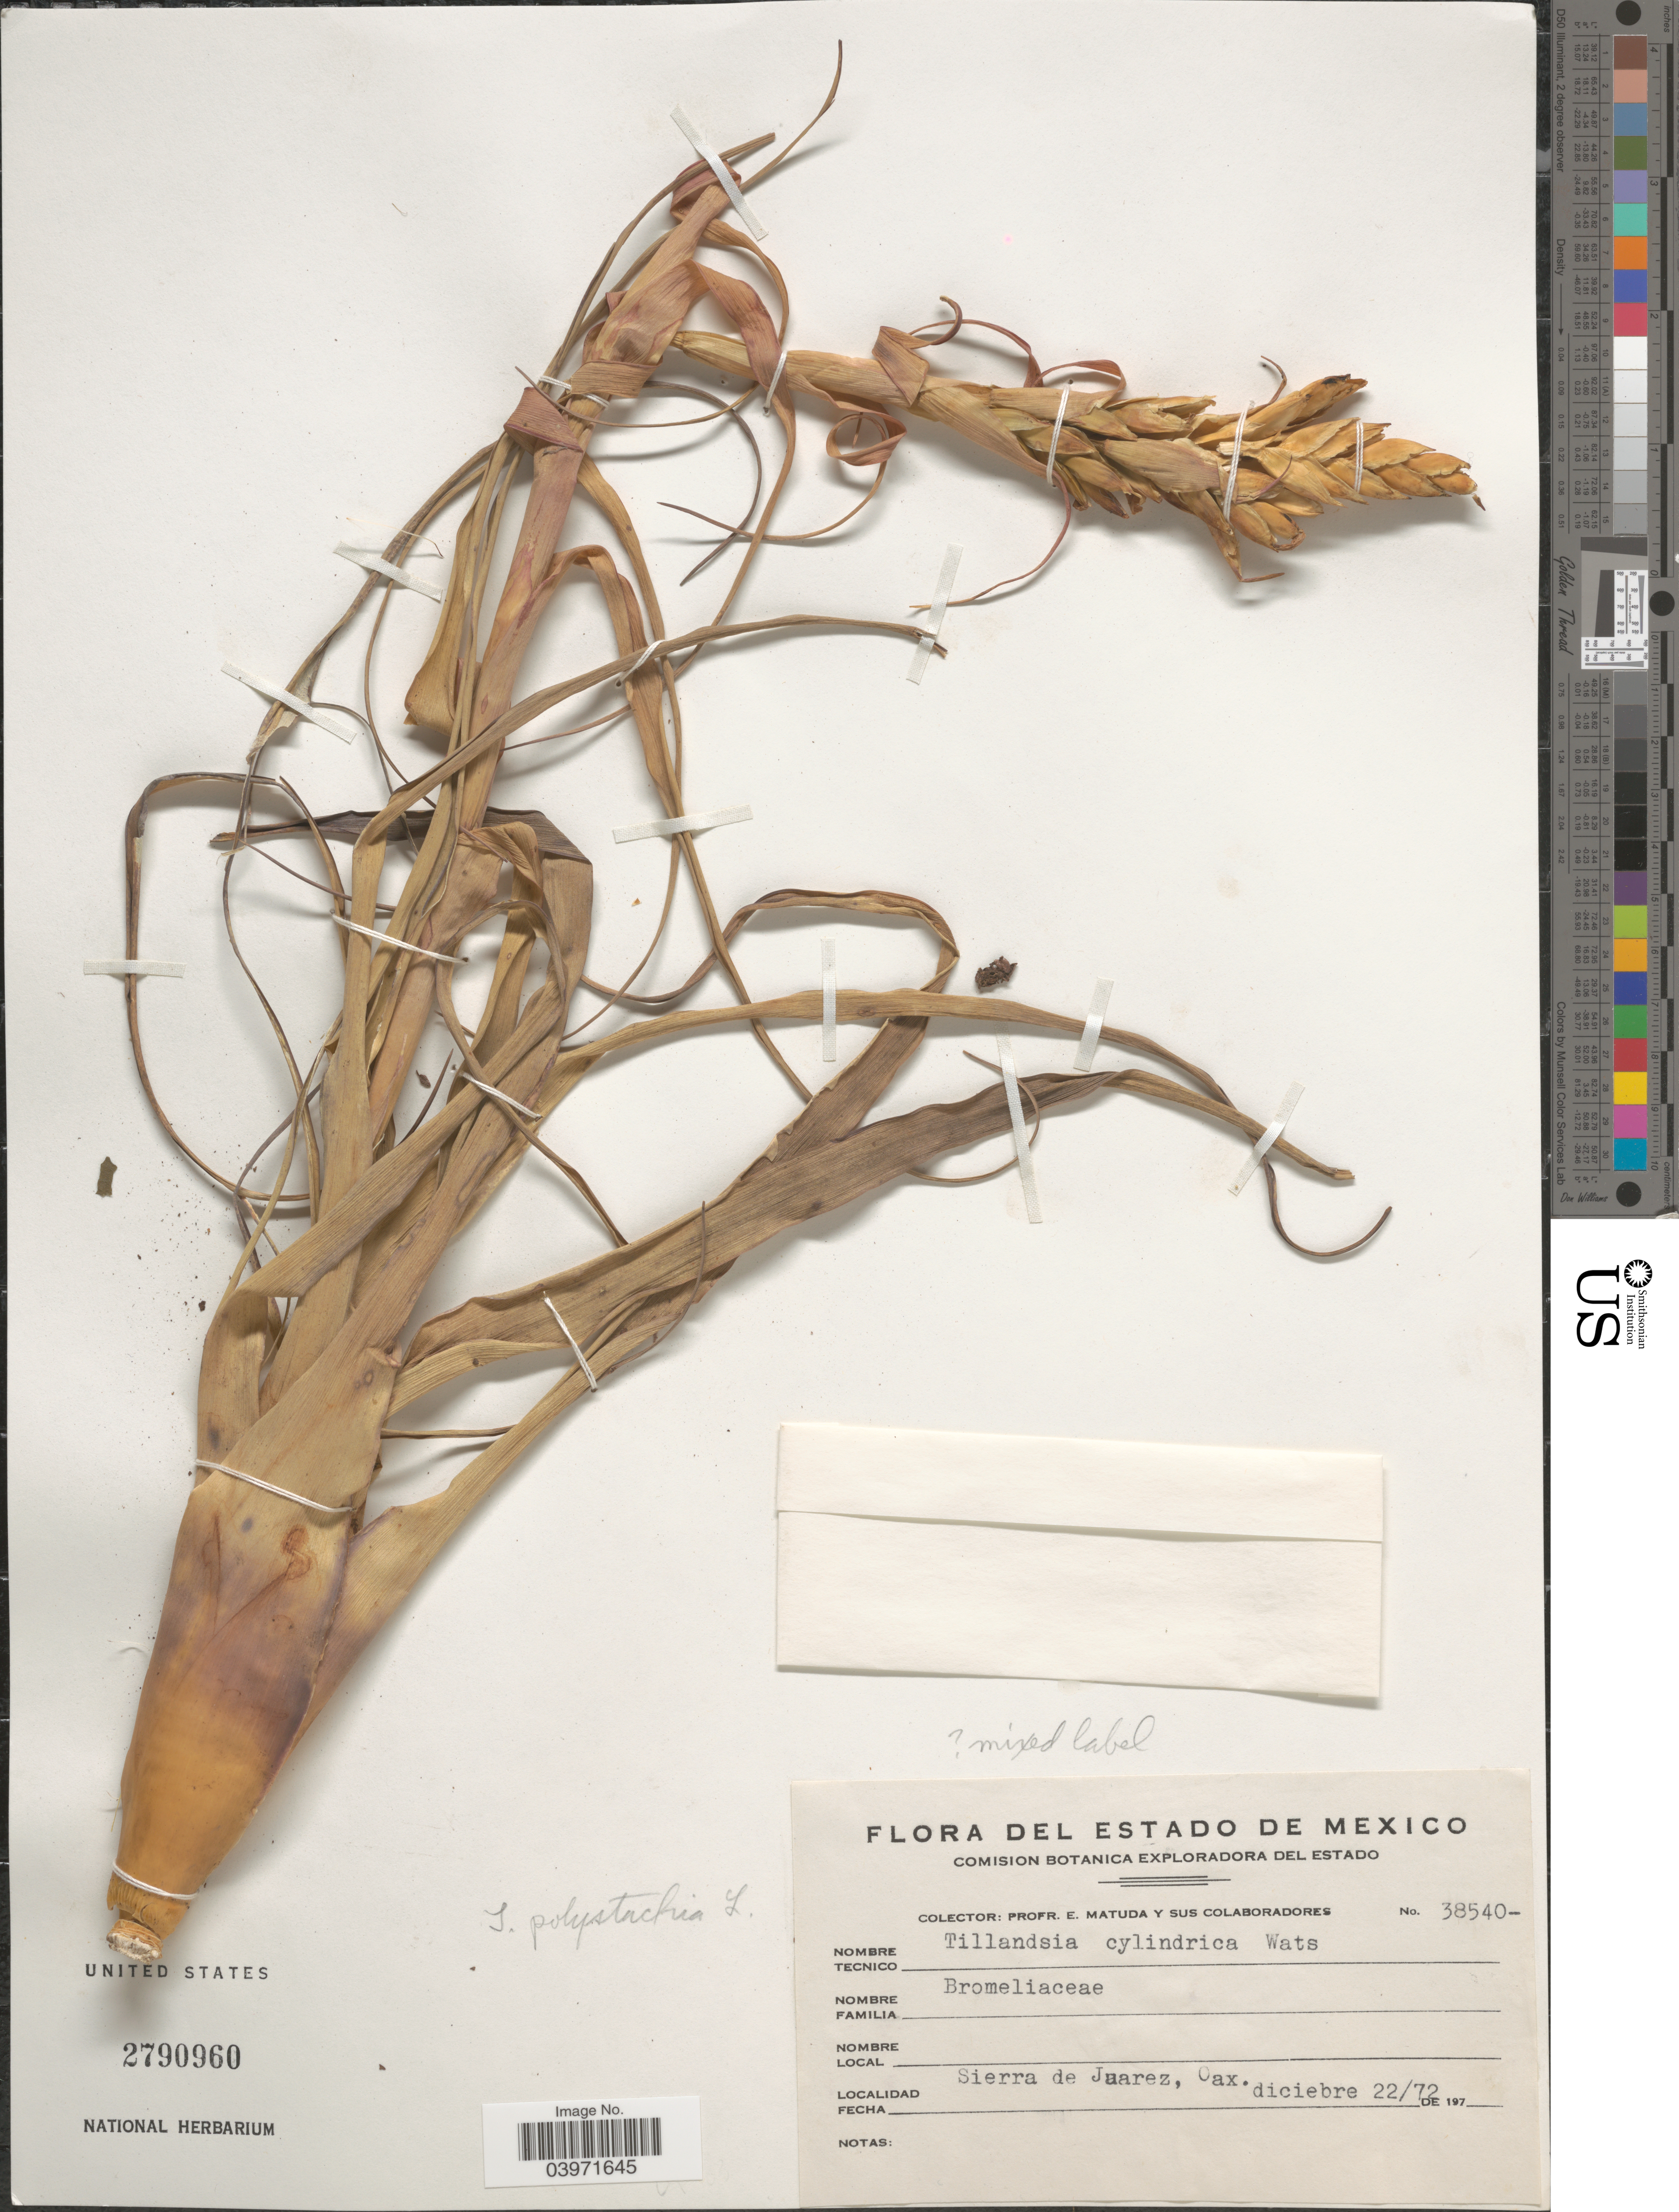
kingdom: Plantae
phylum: Tracheophyta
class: Liliopsida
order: Poales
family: Bromeliaceae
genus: Tillandsia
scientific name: Tillandsia polystachia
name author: (L.) L.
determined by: Espejo, Adolfo; López Ferrari, Ana R.; Ramírez M., Ivon M.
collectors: E. Matuda & Sus Colaboradores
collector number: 38540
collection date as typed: Transcribed d/m/y: 22/12/72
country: Mexico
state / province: Oaxaca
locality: Sierra de Juarez.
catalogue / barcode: US 2790960